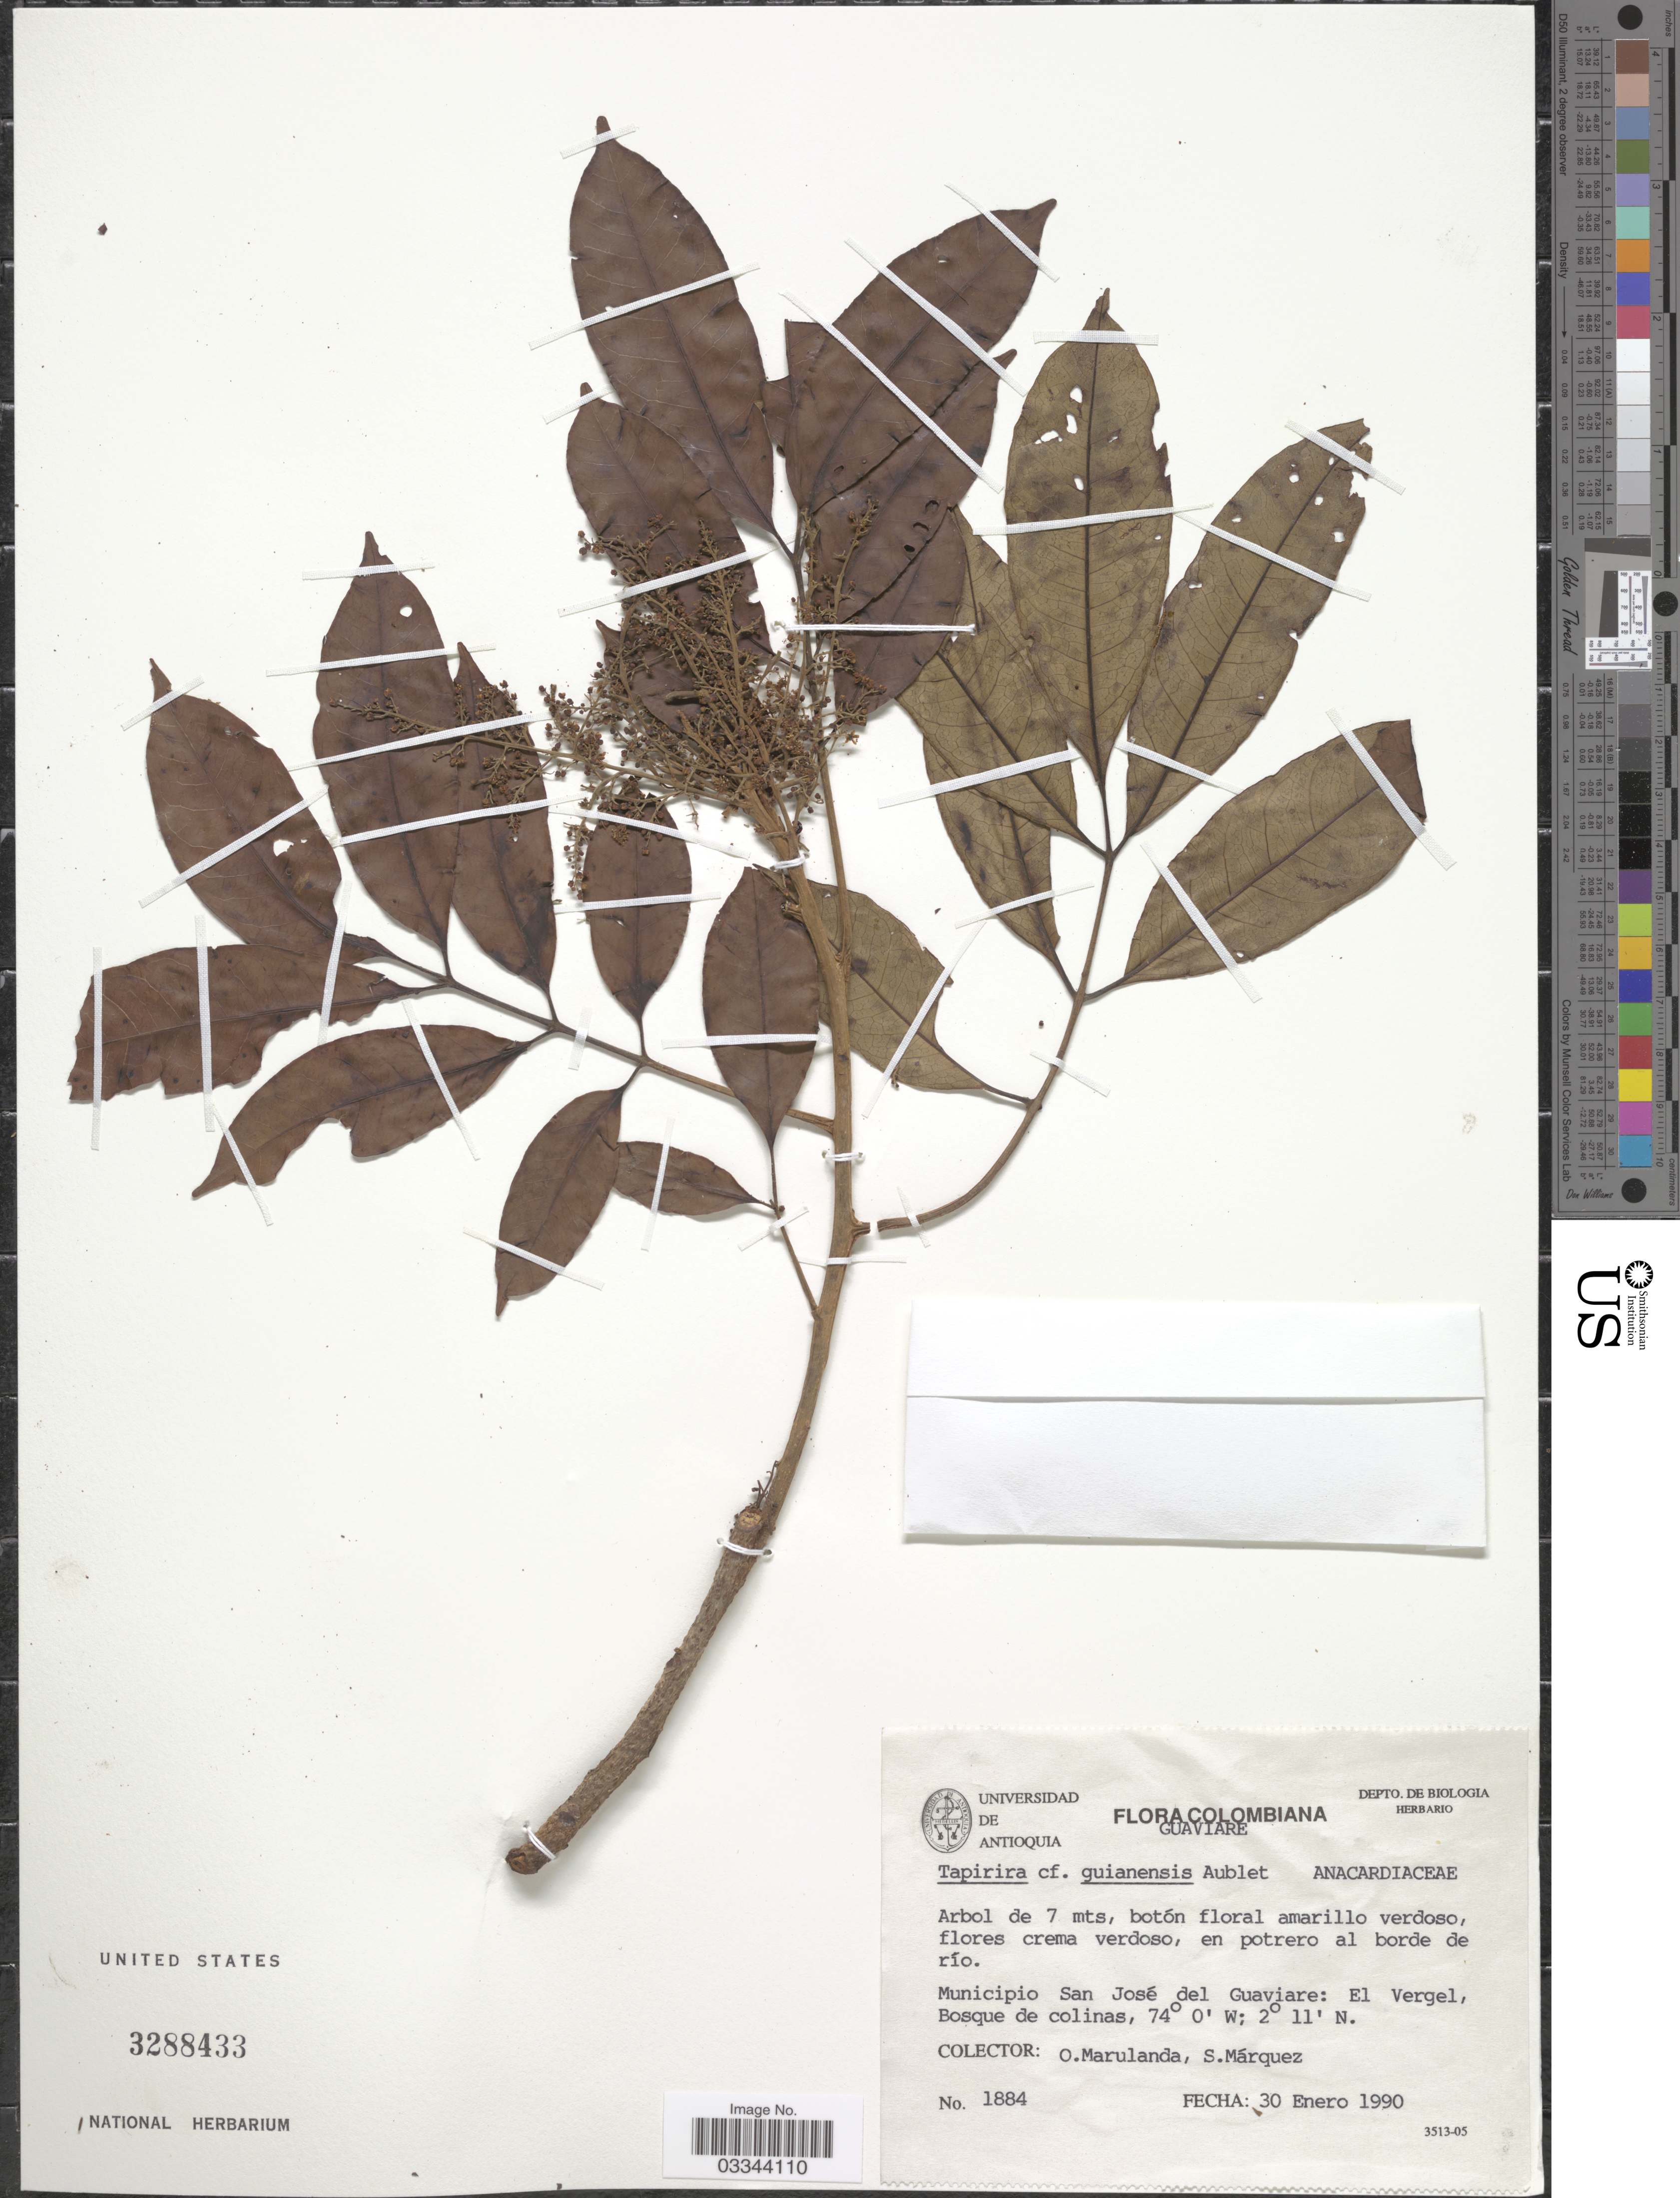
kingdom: Plantae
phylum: Tracheophyta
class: Magnoliopsida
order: Sapindales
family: Anacardiaceae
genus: Tapirira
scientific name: Tapirira guianensis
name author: Aubl.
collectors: O. Marulanda & S. Márquez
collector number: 1884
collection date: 1990-01-30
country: Colombia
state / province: Guaviare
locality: En portrero al borde de río. Municipio San José del Guaviare: El Vergel, Bosque de colinas.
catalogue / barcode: US 3288433